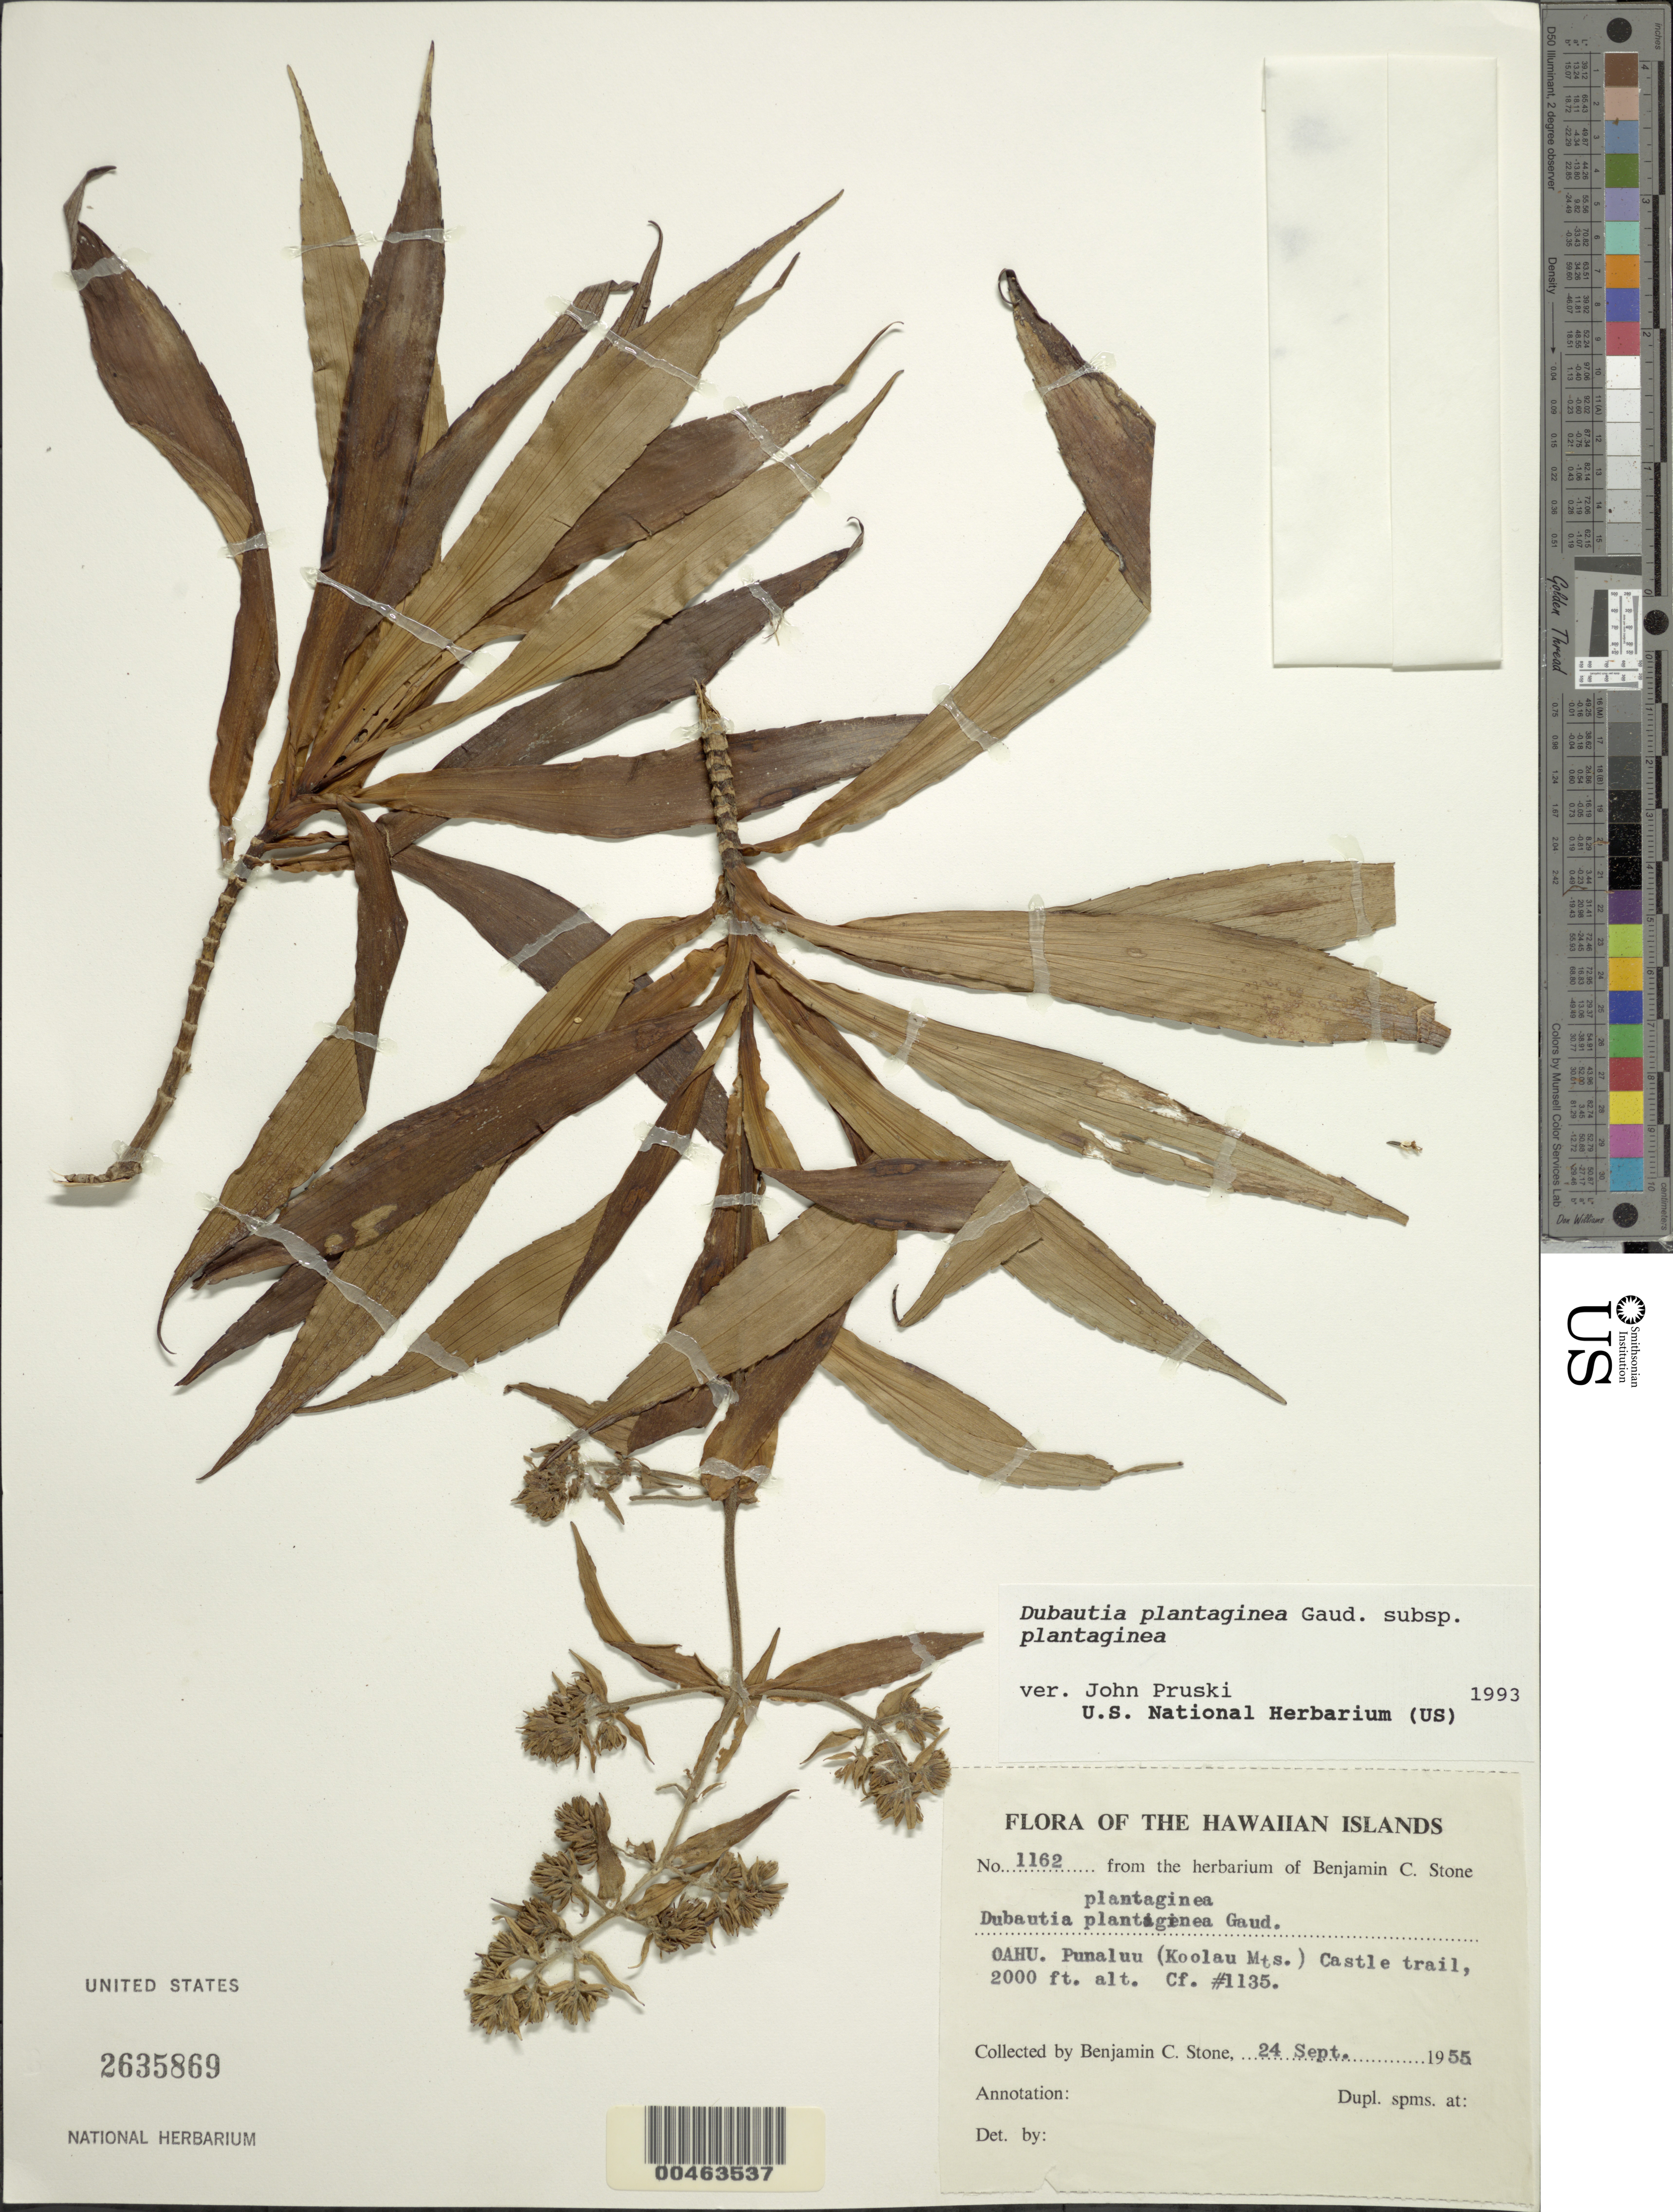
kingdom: Plantae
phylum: Tracheophyta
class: Magnoliopsida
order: Asterales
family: Asteraceae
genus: Dubautia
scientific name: Dubautia plantaginea subsp. plantaginea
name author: Gaudich.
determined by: Pruski, J. F.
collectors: B. C. Stone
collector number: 1162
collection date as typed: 24 Sep 1955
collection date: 1955-09-24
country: United States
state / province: Hawaii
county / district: Honolulu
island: Oahu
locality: Punaluu (Koolau Mts.) Castle trail.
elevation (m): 610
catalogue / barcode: US 2635869